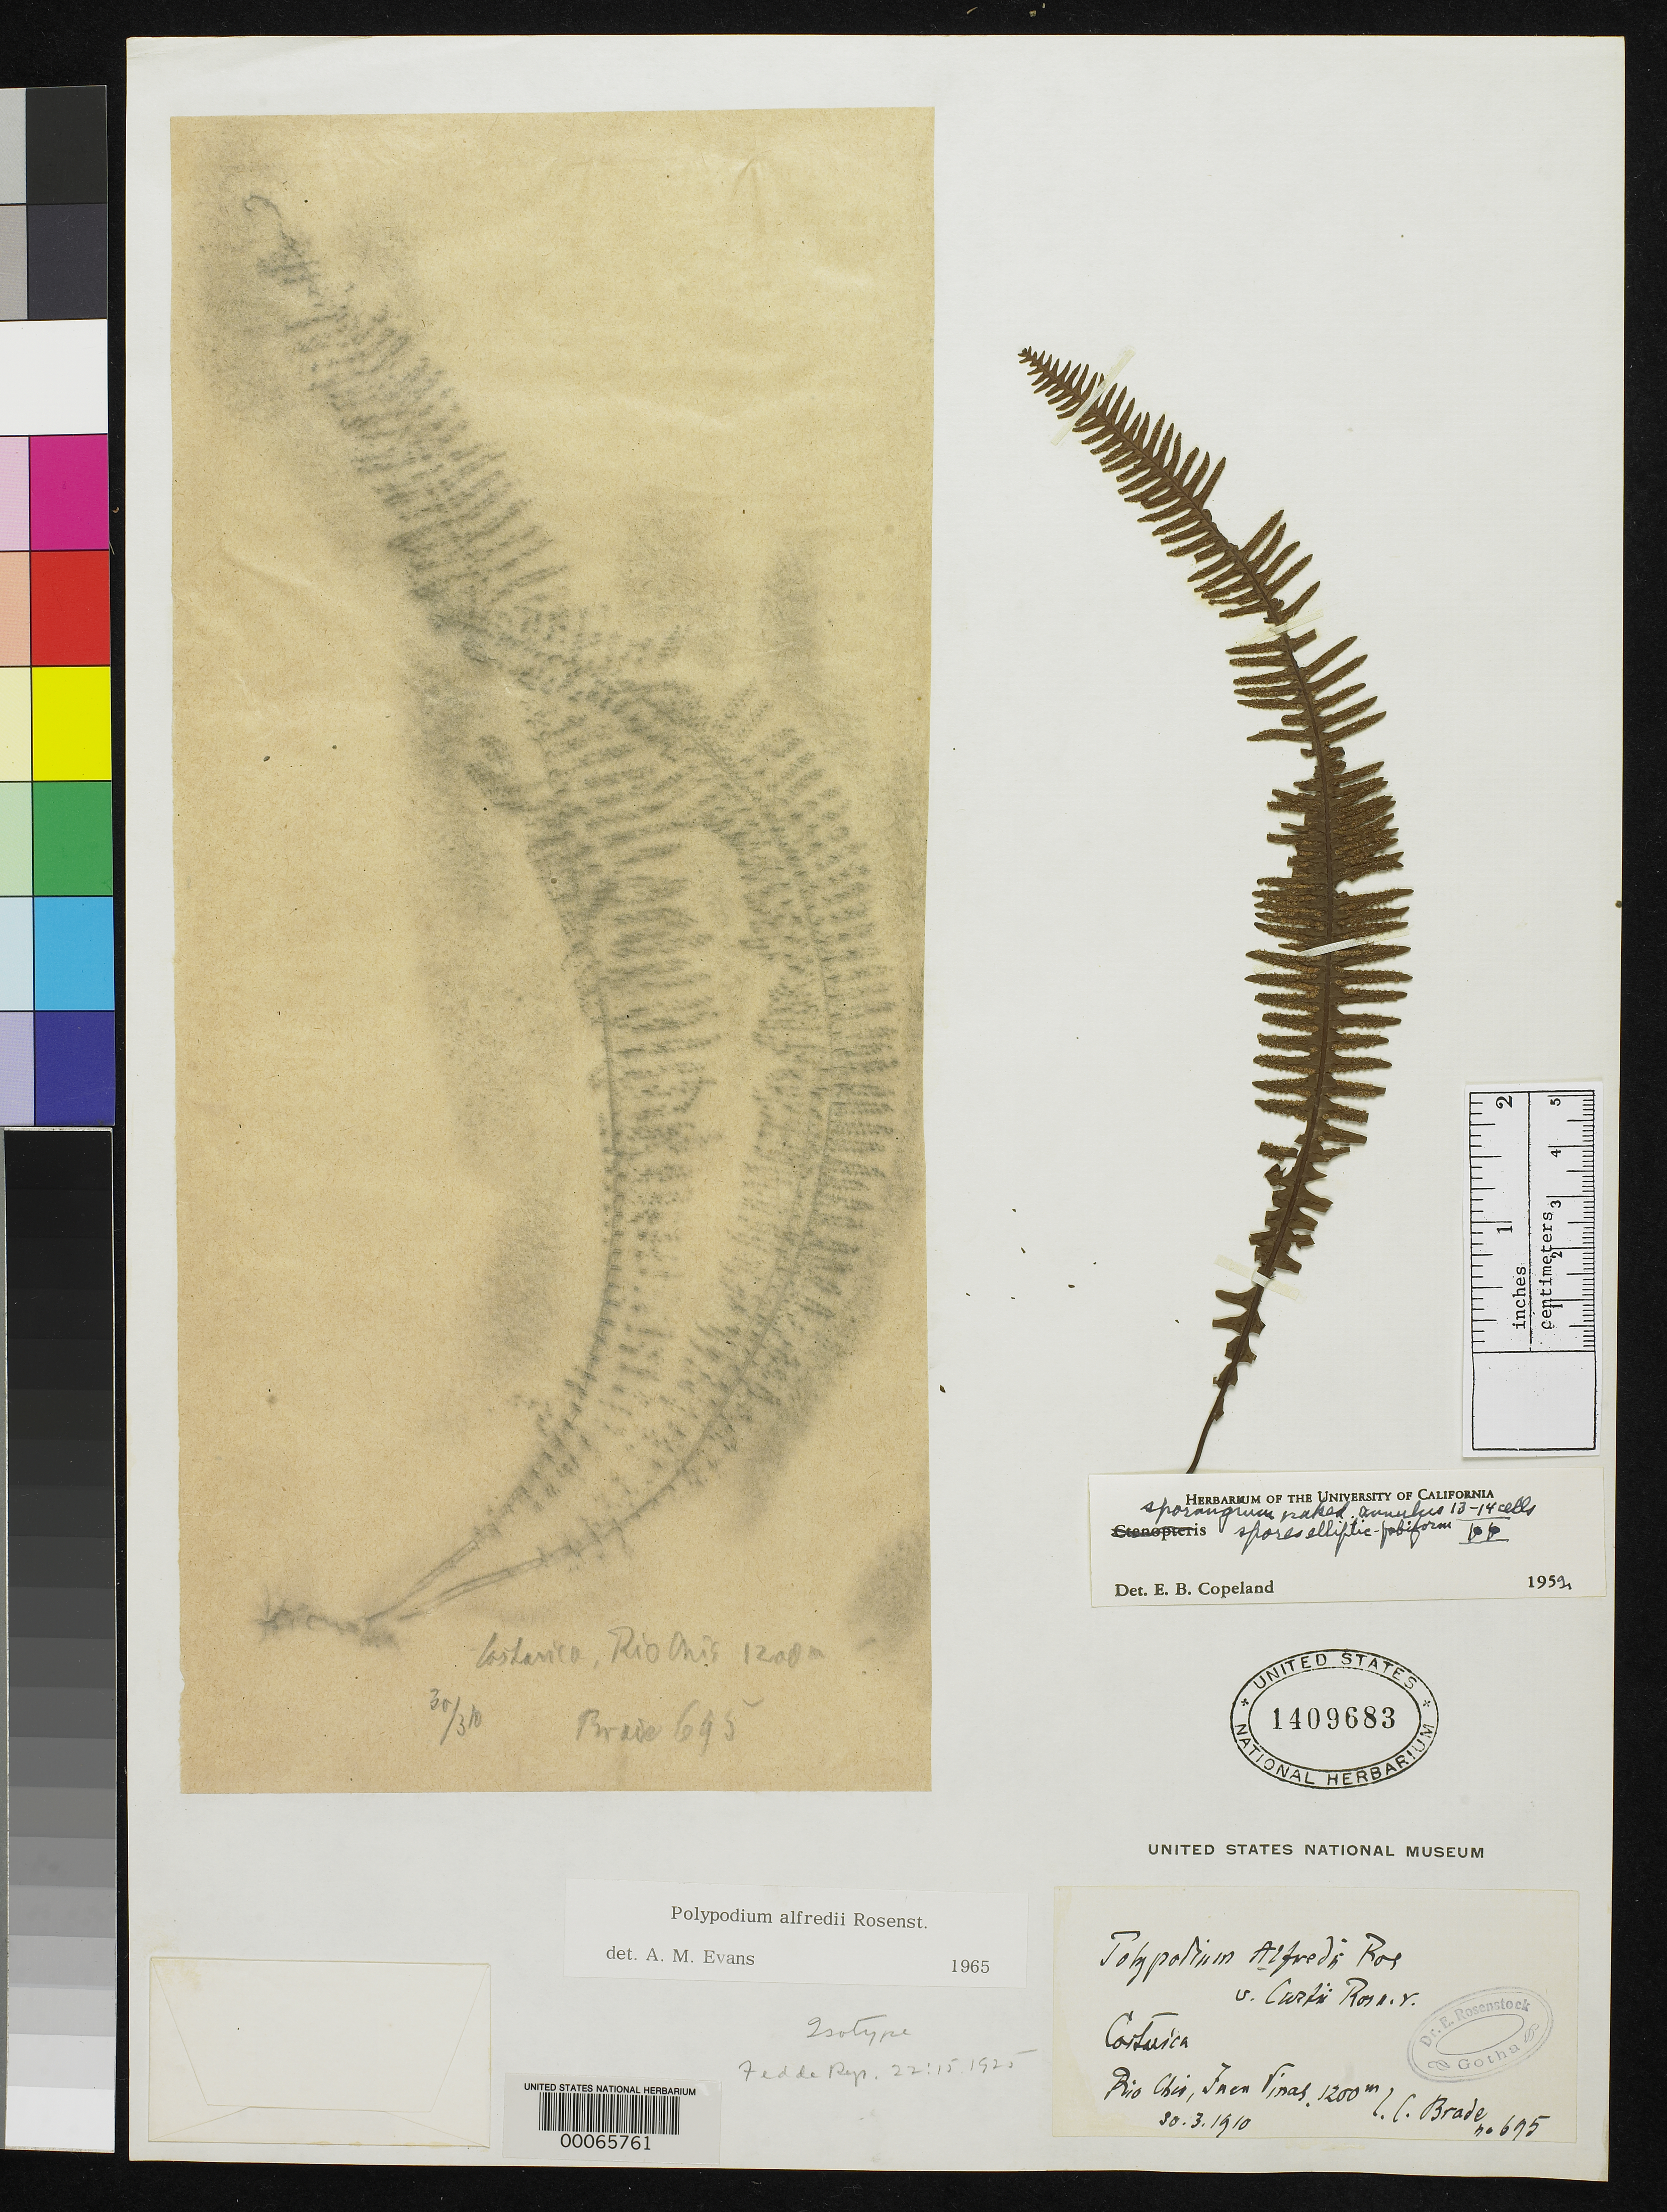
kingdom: Plantae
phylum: Tracheophyta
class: Polypodiopsida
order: Polypodiales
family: Polypodiaceae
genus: Polypodium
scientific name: Polypodium alfredii var. curtii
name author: Rosenst.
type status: Isotype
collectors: A. C. Brade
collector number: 695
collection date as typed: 30 Mar 1910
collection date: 1910-03-30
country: Costa Rica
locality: Rio Chis bei Juan Vinas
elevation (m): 1200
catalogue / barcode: US 1409683